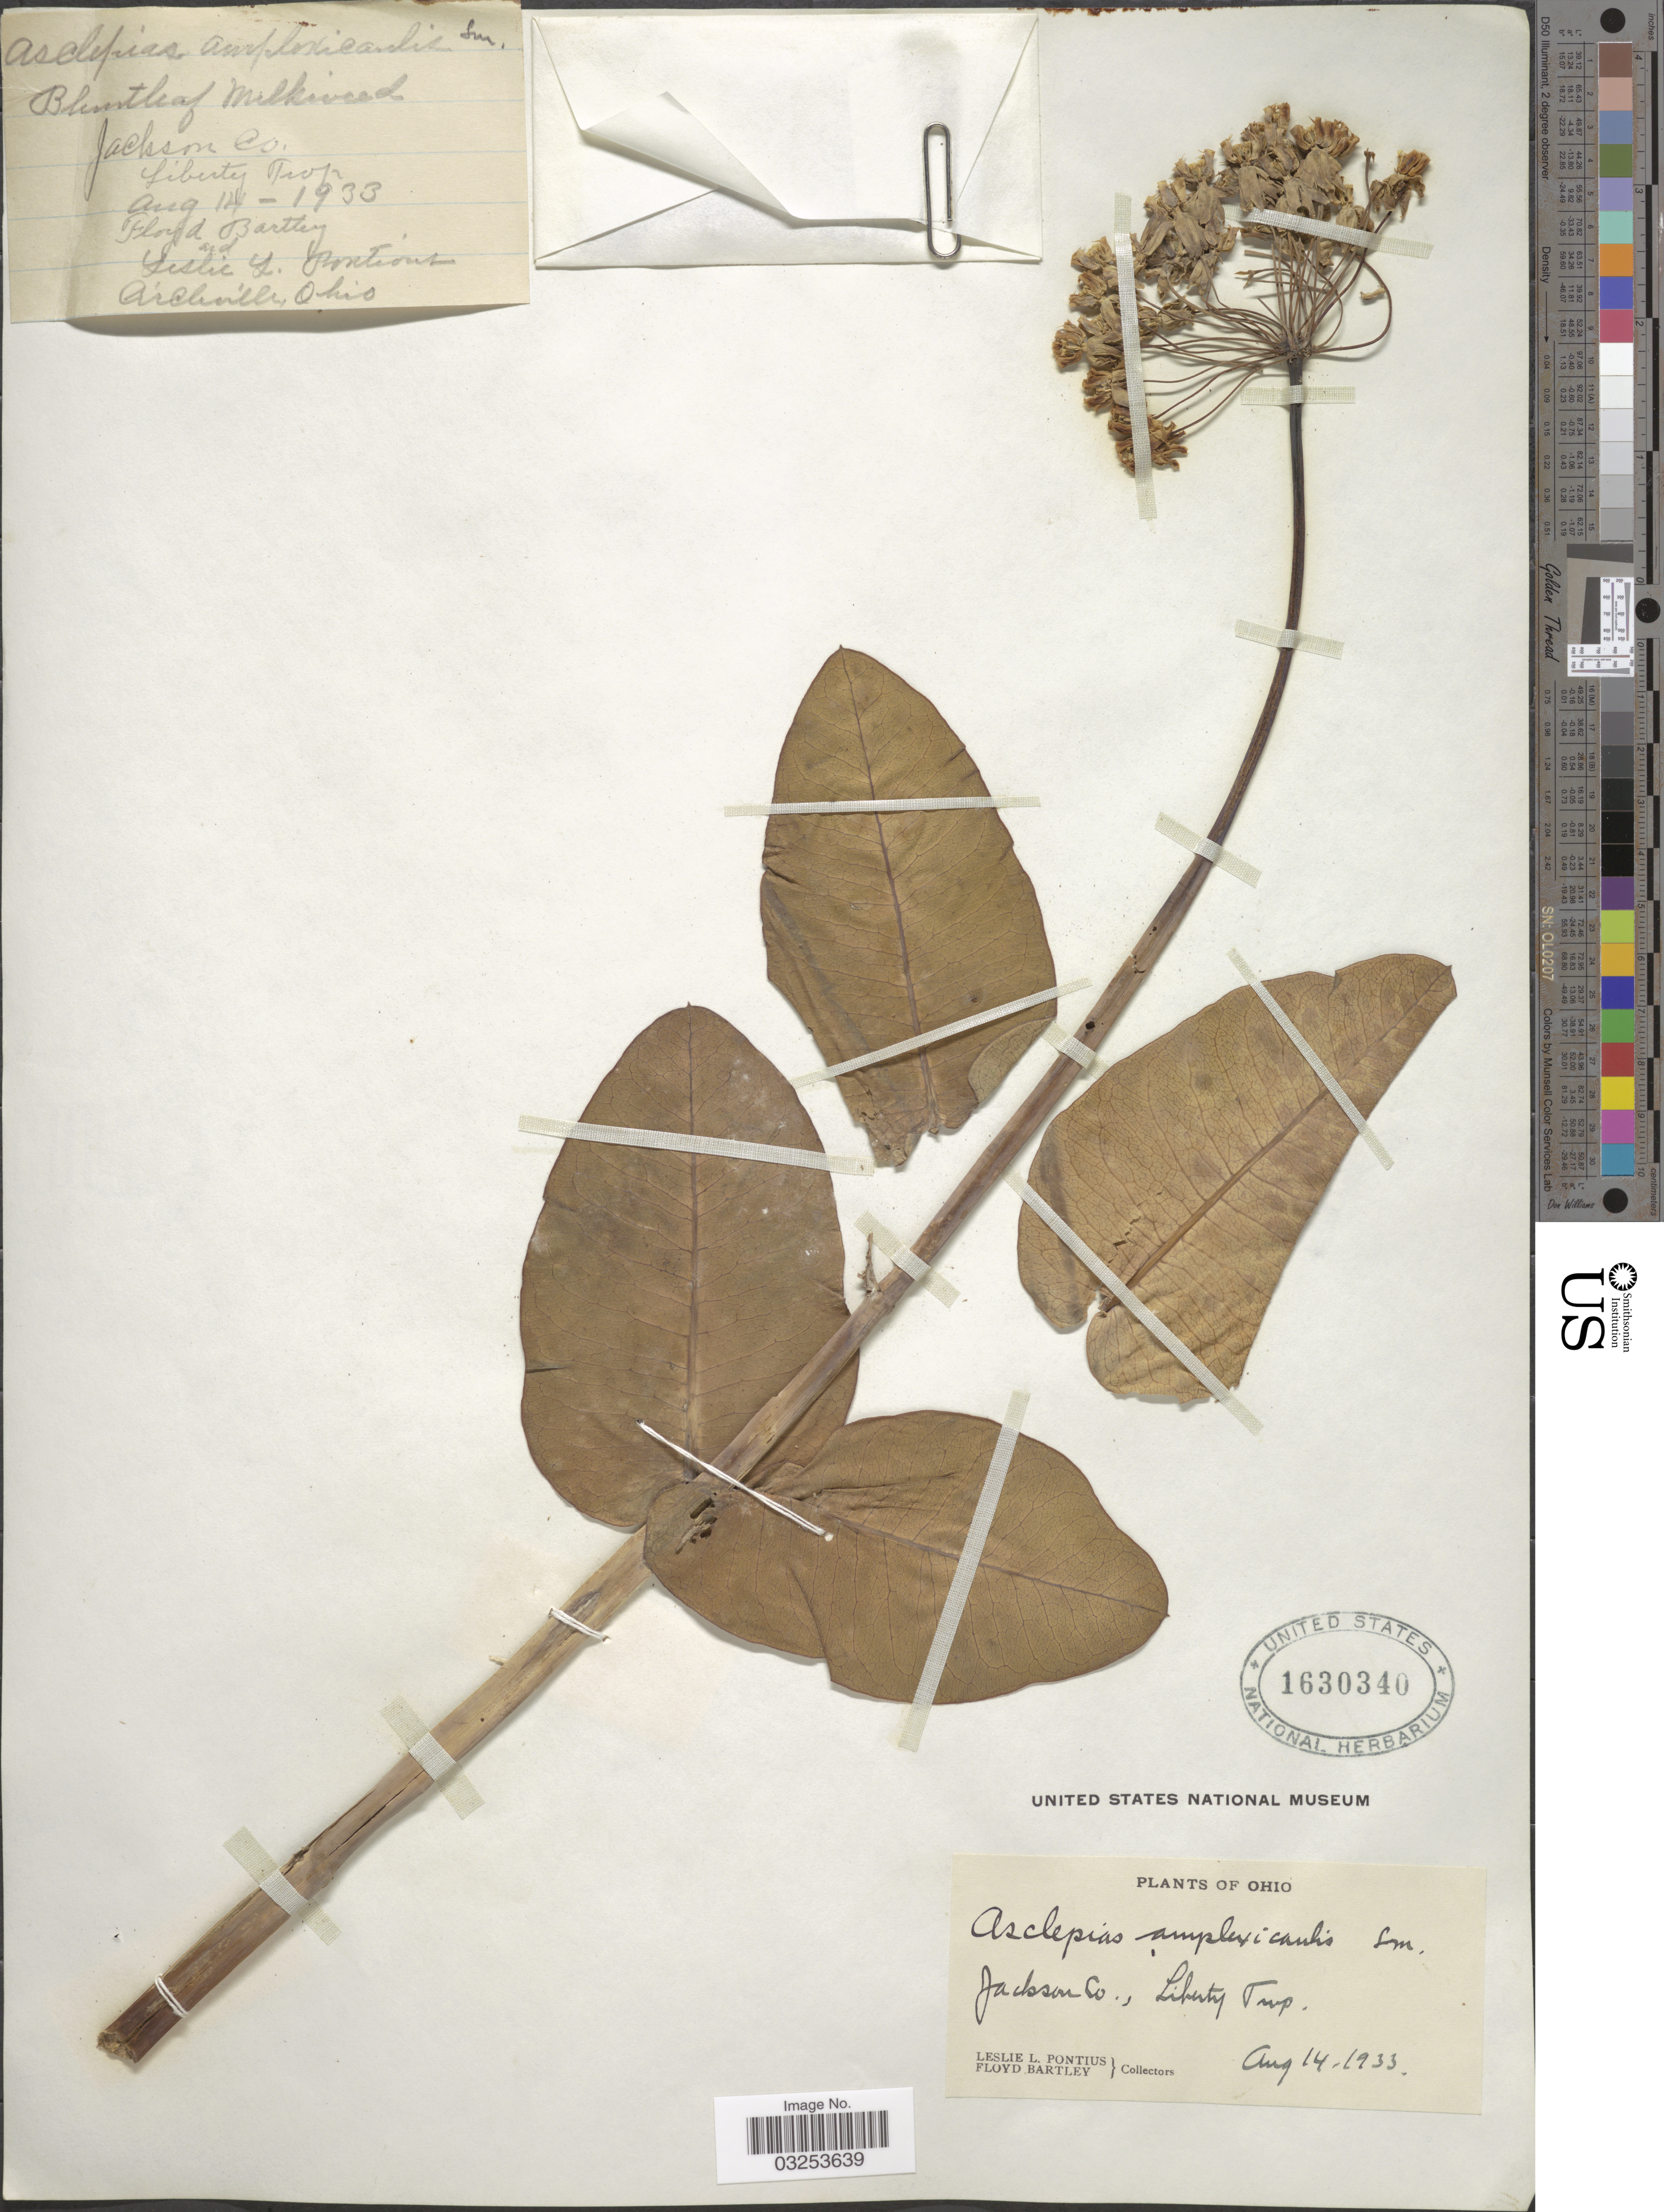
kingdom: Plantae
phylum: Tracheophyta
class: Magnoliopsida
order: Gentianales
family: Apocynaceae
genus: Asclepias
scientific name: Asclepias amplexicaulis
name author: J. Small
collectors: L. Pontius & F. Bartley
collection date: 1933-08-14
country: United States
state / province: Ohio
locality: Jackson Co., Liberty Twp.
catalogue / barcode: US 1630340